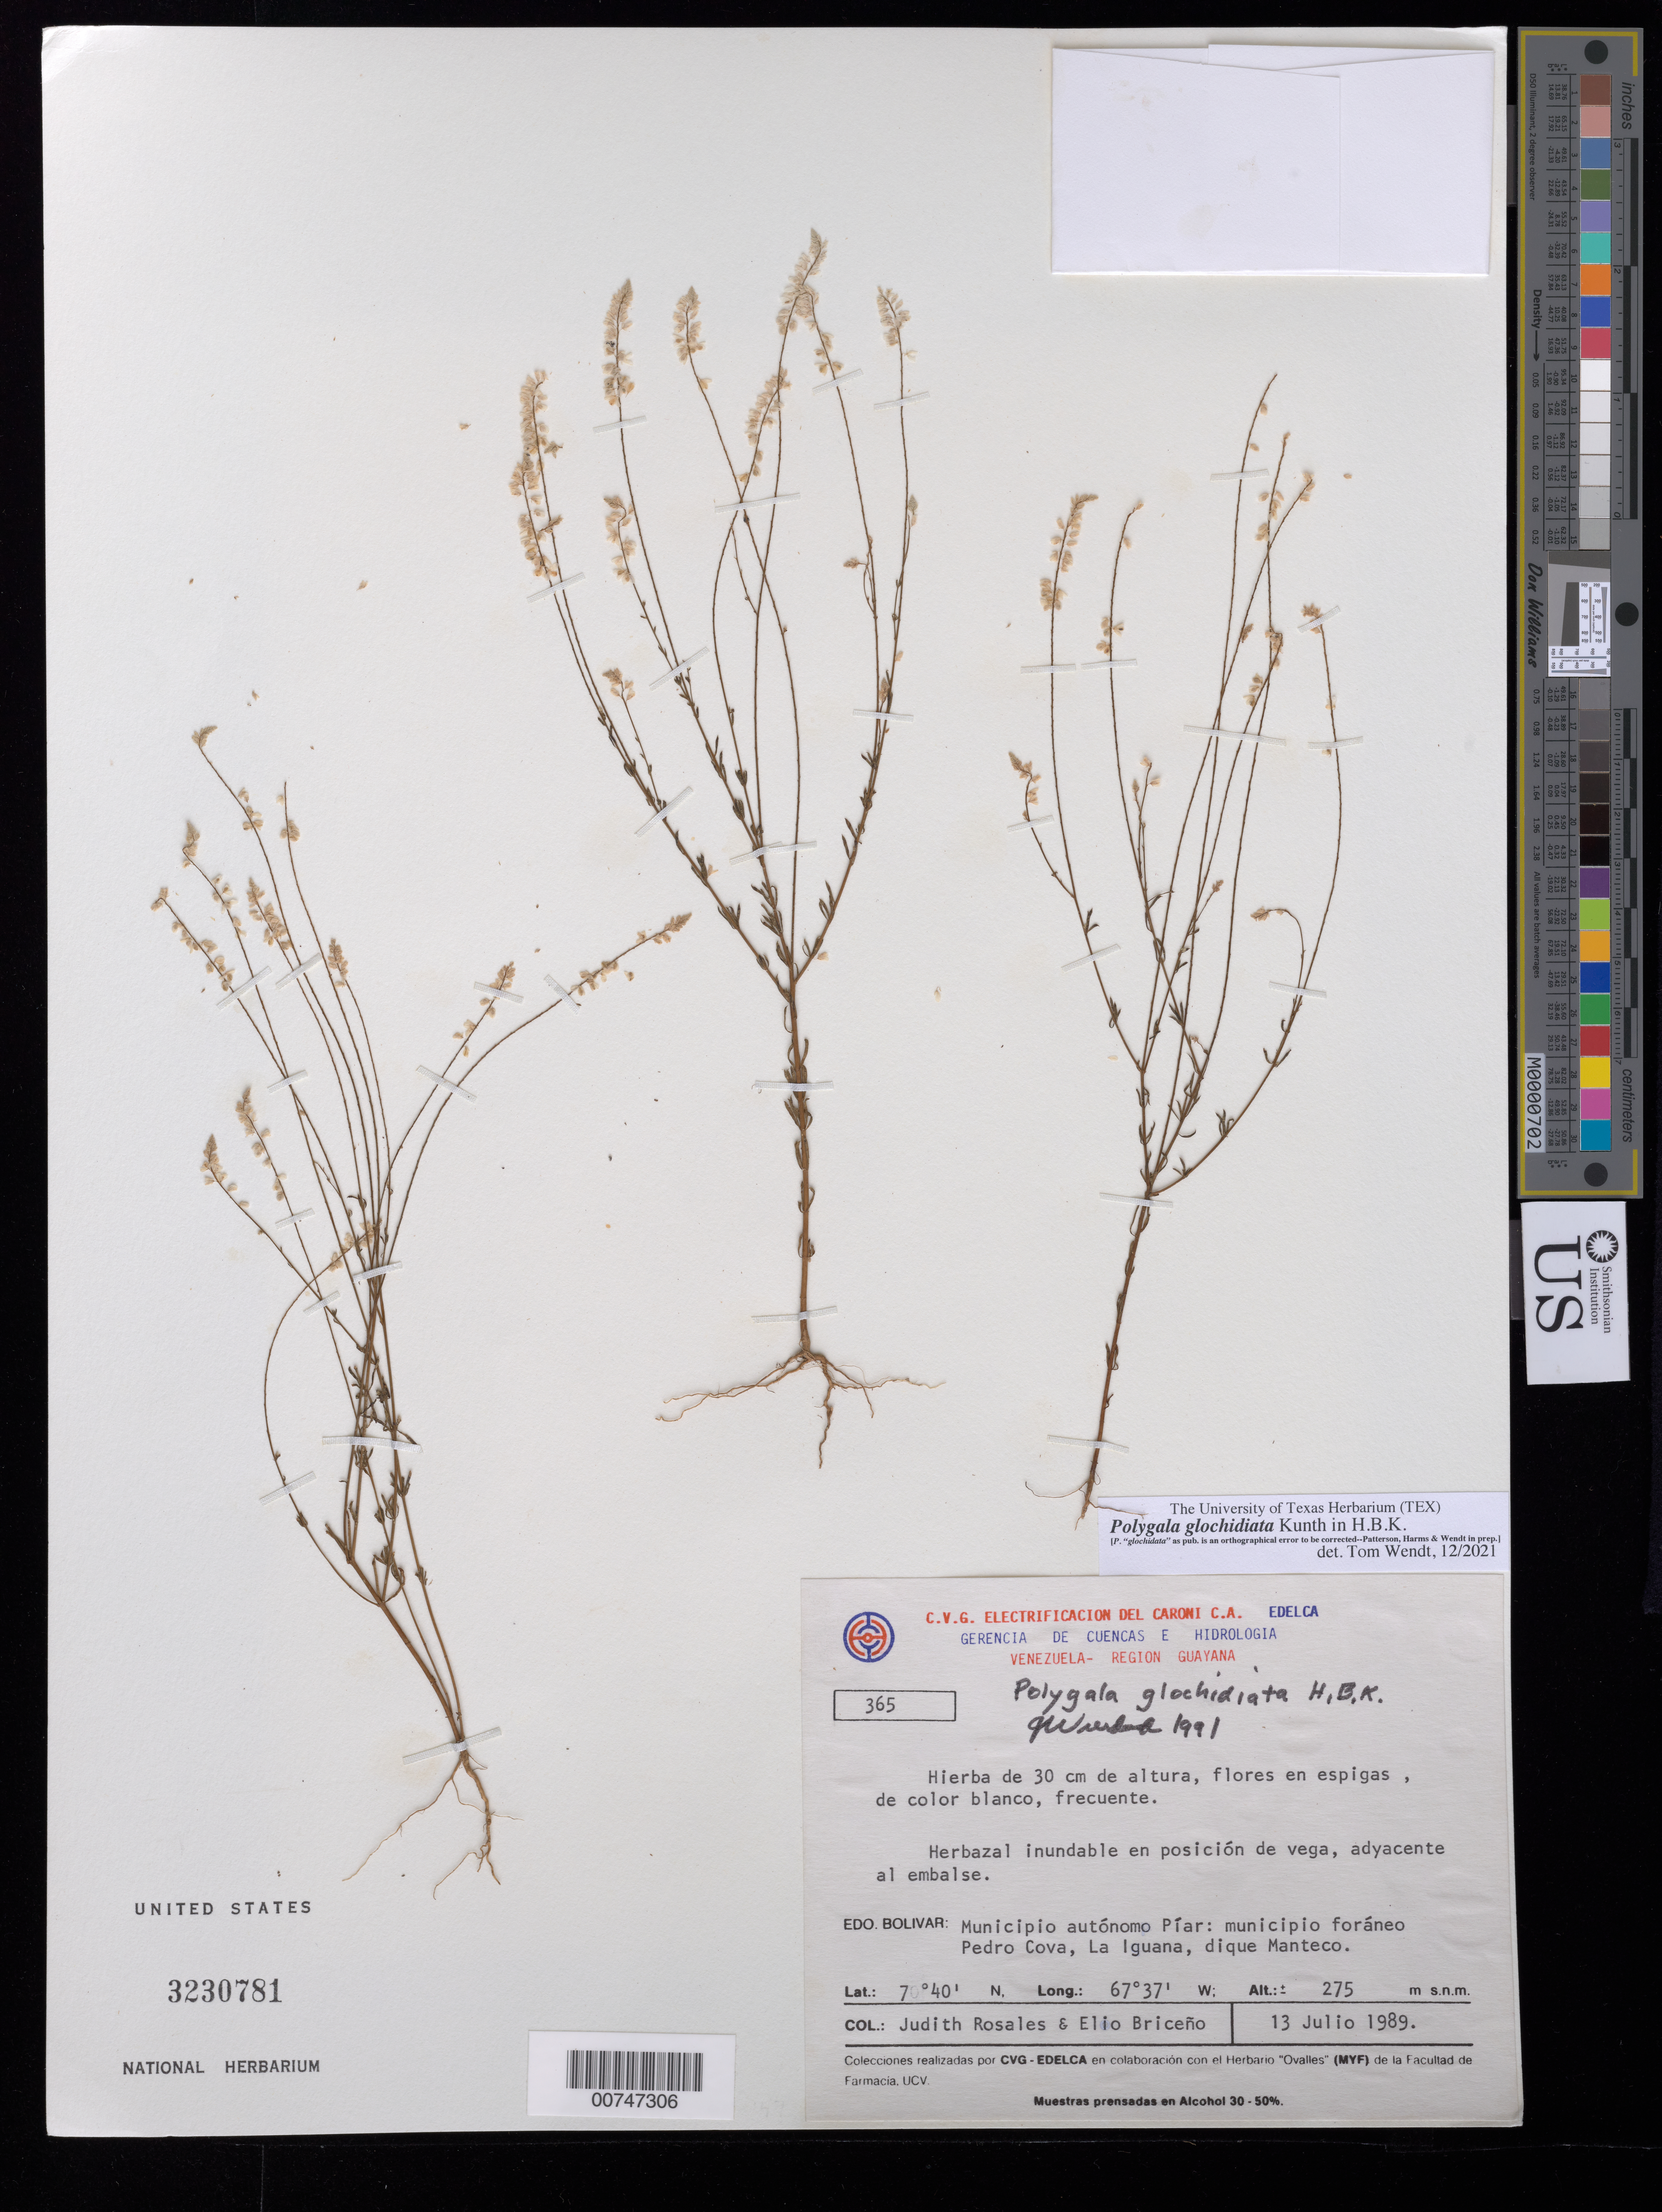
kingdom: Plantae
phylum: Tracheophyta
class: Magnoliopsida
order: Fabales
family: Polygalaceae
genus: Polygala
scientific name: Polygala glochidiata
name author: Kunth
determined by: Wendt, Thomas L.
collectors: J. Rosales & E. Briceño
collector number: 365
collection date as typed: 13-Jul-89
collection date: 1989-07-13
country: Venezuela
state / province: Bolívar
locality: Mun. Autónomo Píar, Mun. Foraneo Pedro Cova, La Iguana, dique Manteco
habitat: Herbazal inundable en posicion de vega, adyacente al embalse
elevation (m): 275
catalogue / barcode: US 3230781